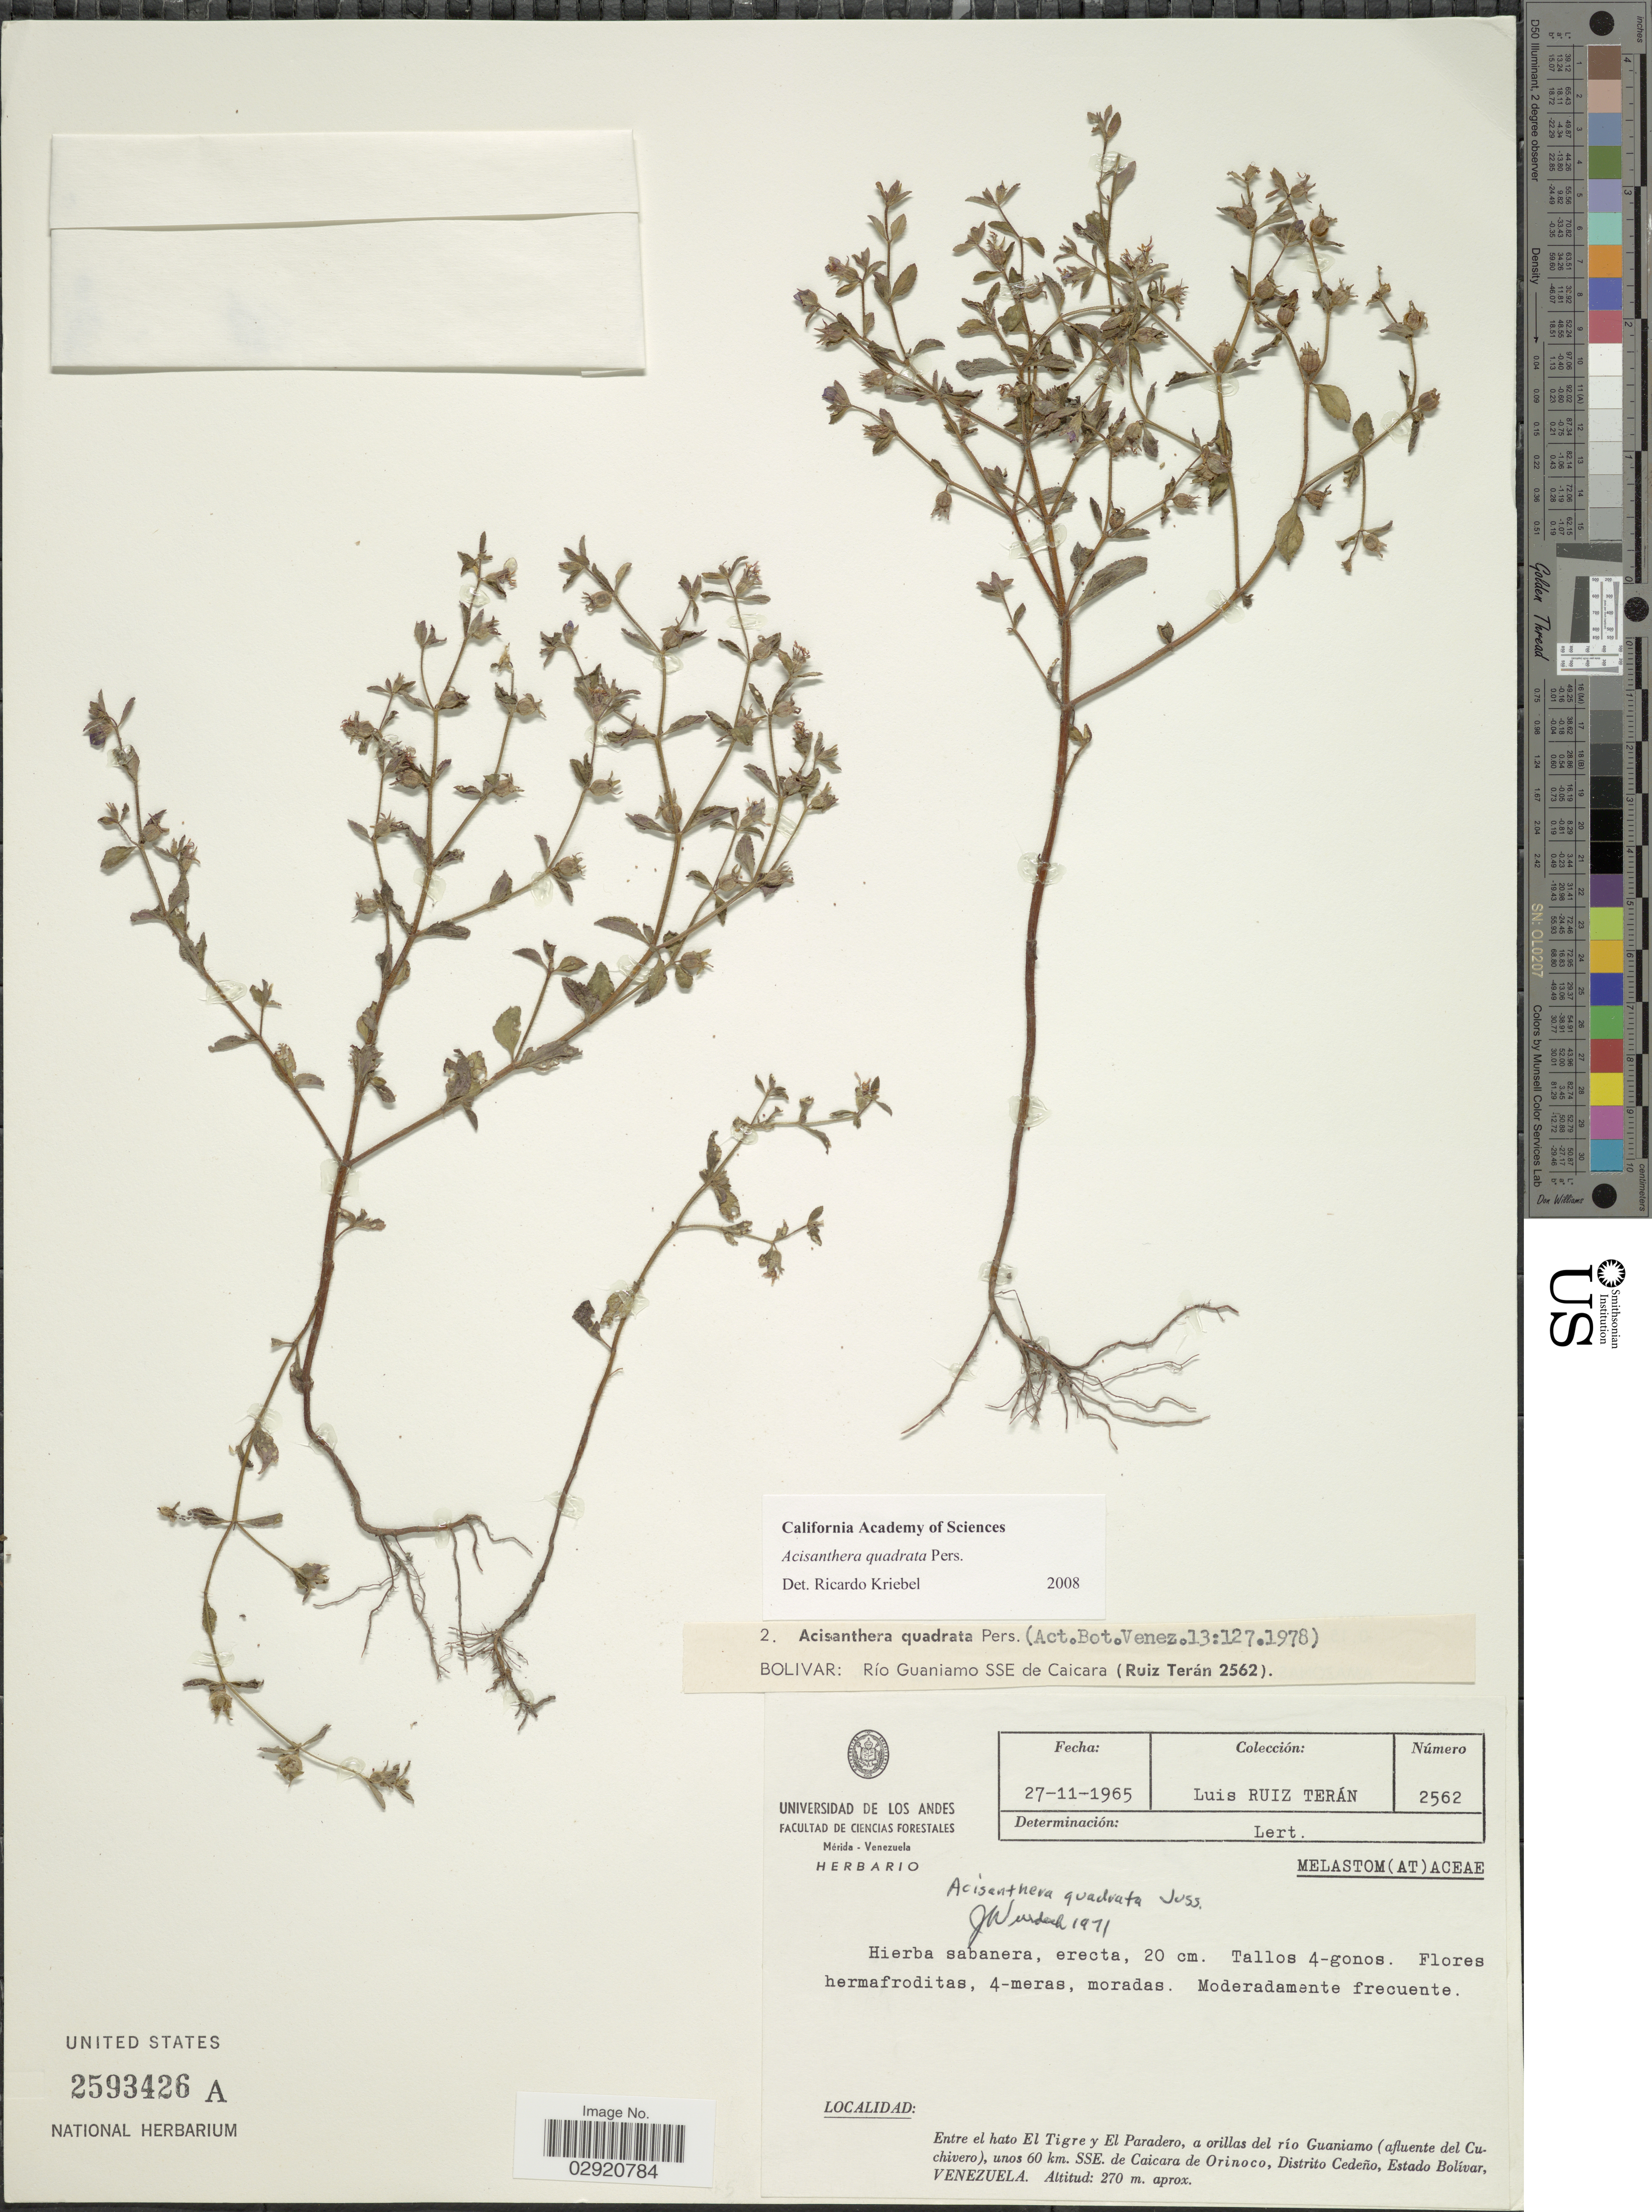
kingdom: Plantae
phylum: Tracheophyta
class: Magnoliopsida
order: Myrtales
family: Melastomataceae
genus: Acisanthera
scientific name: Acisanthera erecta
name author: Gleason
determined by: Nunes da Silva, Diego, (RB), Jardim Botanico do Rio de Janeiro - Herbario (BRAZIL)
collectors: L. Teran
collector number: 2562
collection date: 1965-11-27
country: Venezuela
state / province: Bolivar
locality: Entre el hato El Tigre y El Paradero, a orillas del río Guaniamo (afluente del Cuchivero), unos 60 km. SSE. de Caicara de Orinoco, Distrito Cedeño.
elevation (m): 270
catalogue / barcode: US 2593426A